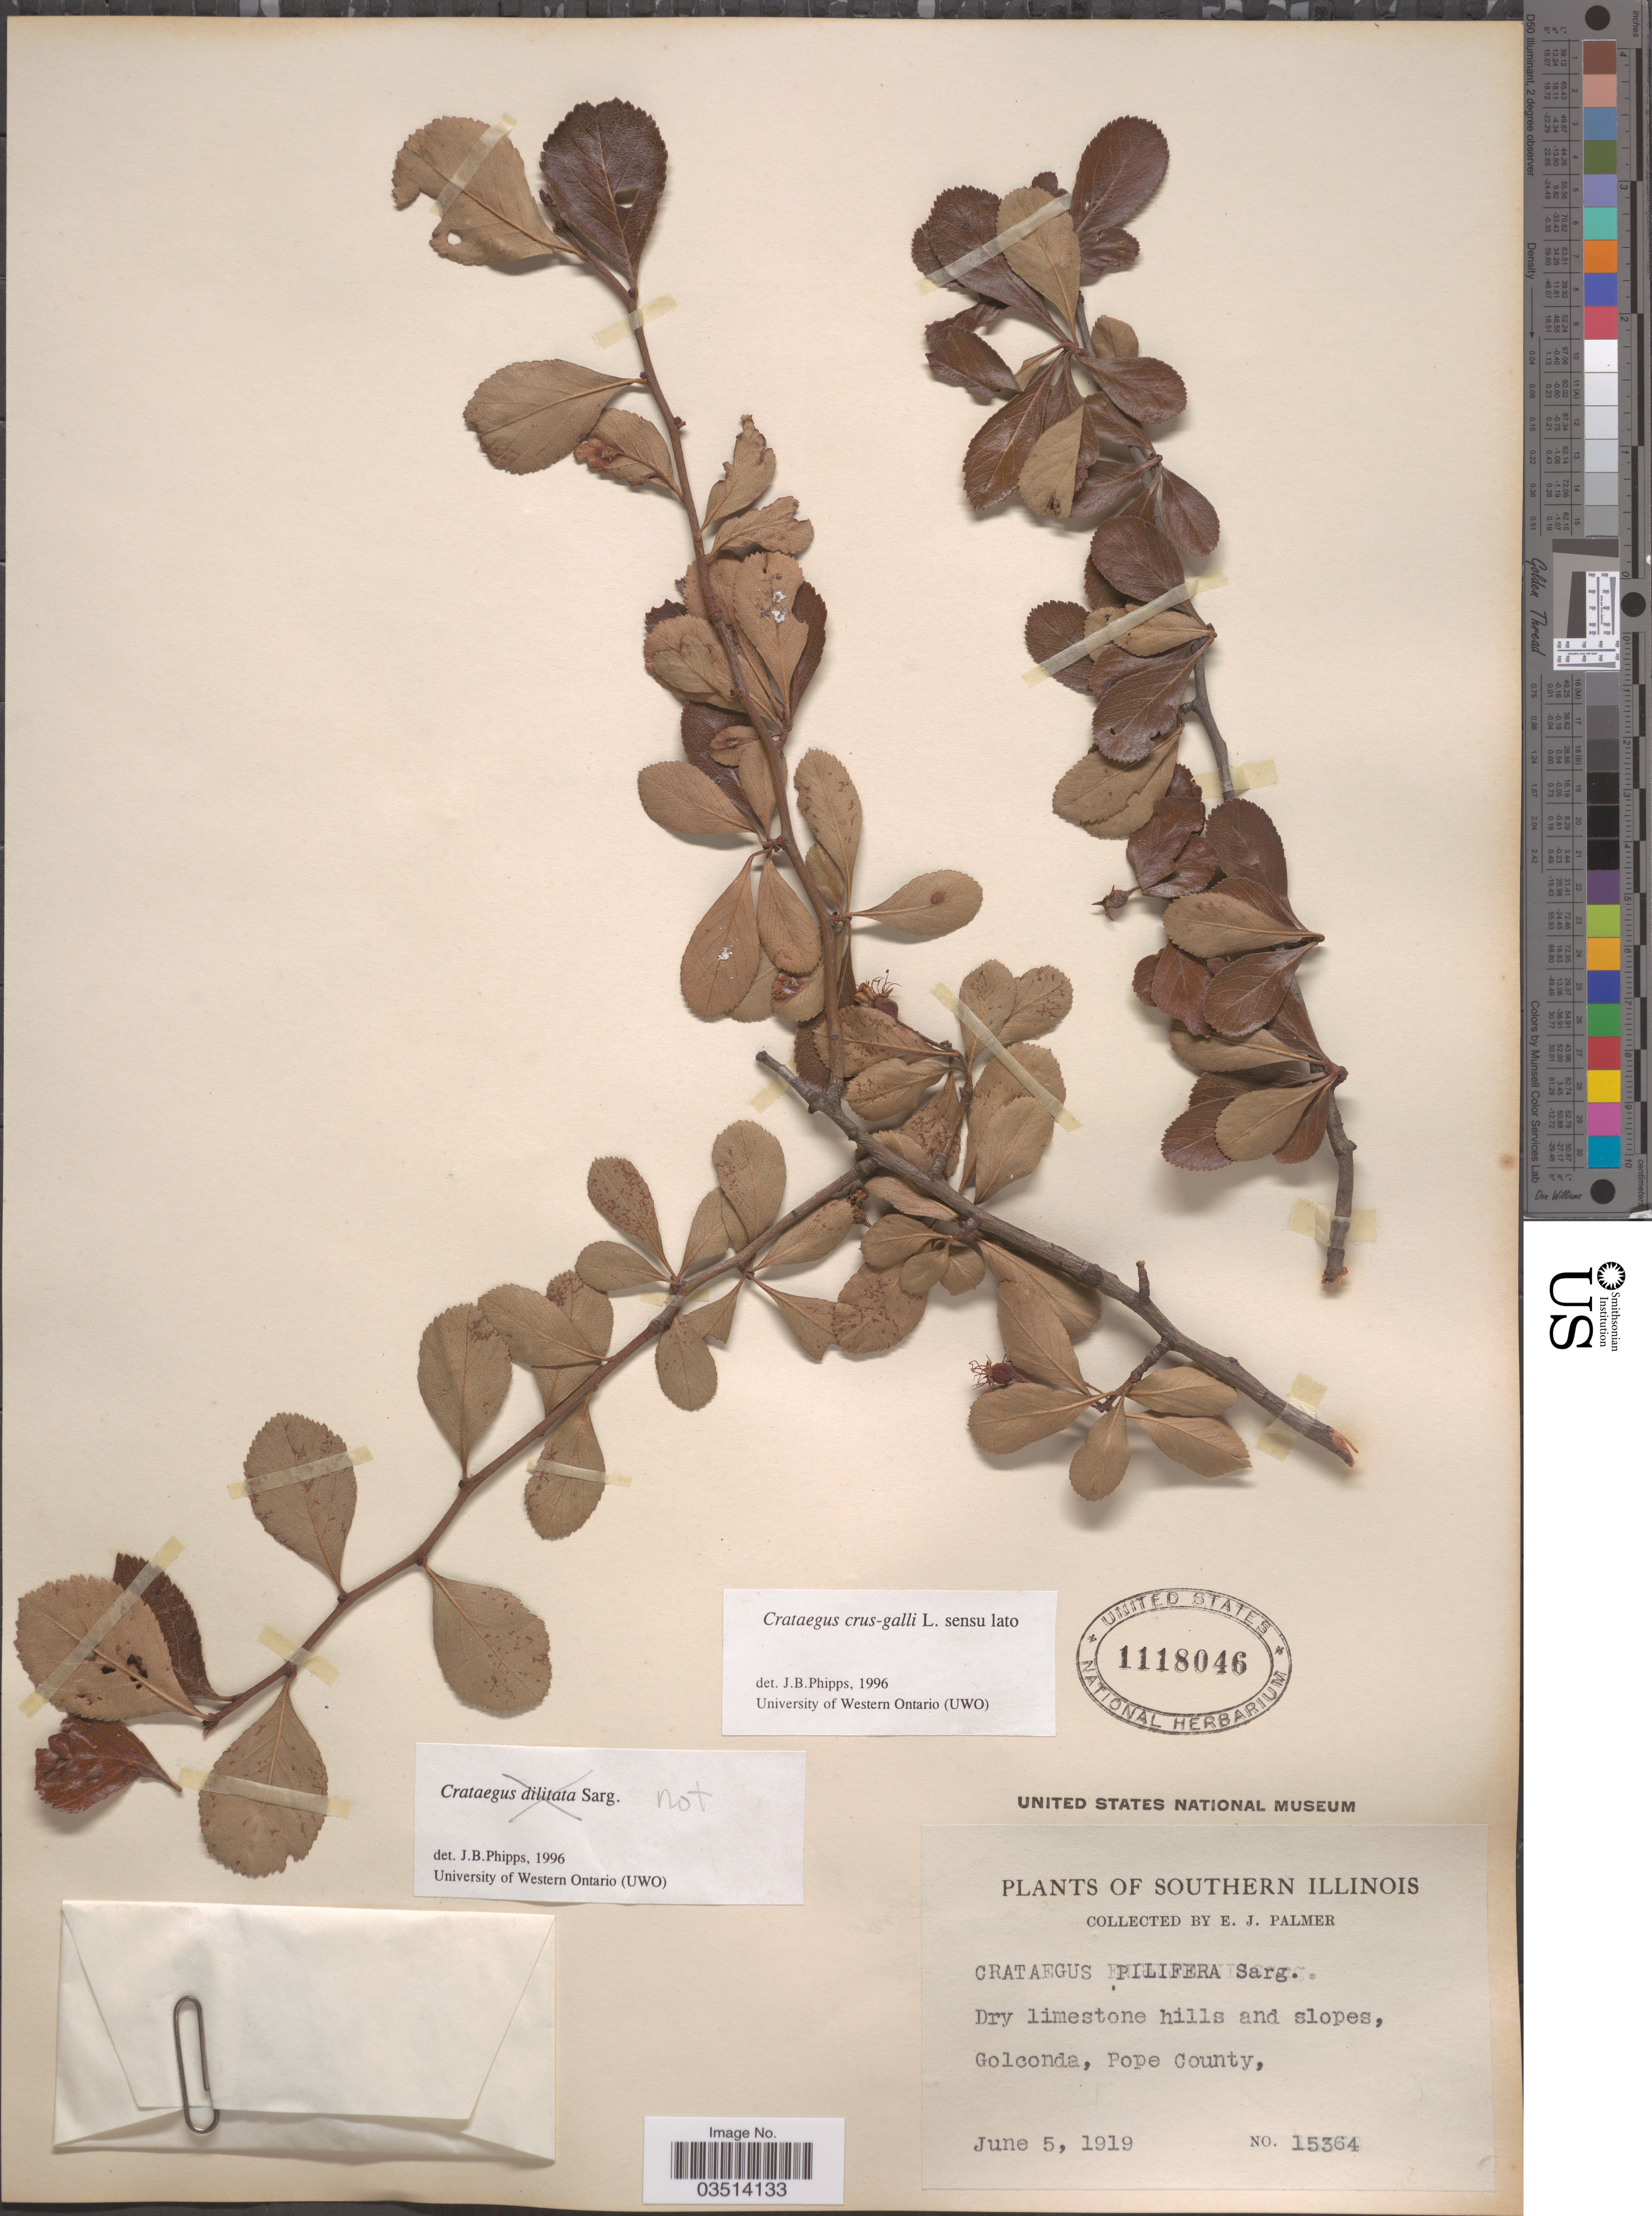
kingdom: Plantae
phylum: Tracheophyta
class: Magnoliopsida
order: Rosales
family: Rosaceae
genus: Crataegus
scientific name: Crataegus crus-galli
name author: L.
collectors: E. J. Palmer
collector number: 15364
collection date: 1919-06-05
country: United States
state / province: Illinois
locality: Southern Illinois. Dry limestone hills and slopes, Golconda, Pope County.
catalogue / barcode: US 1118046